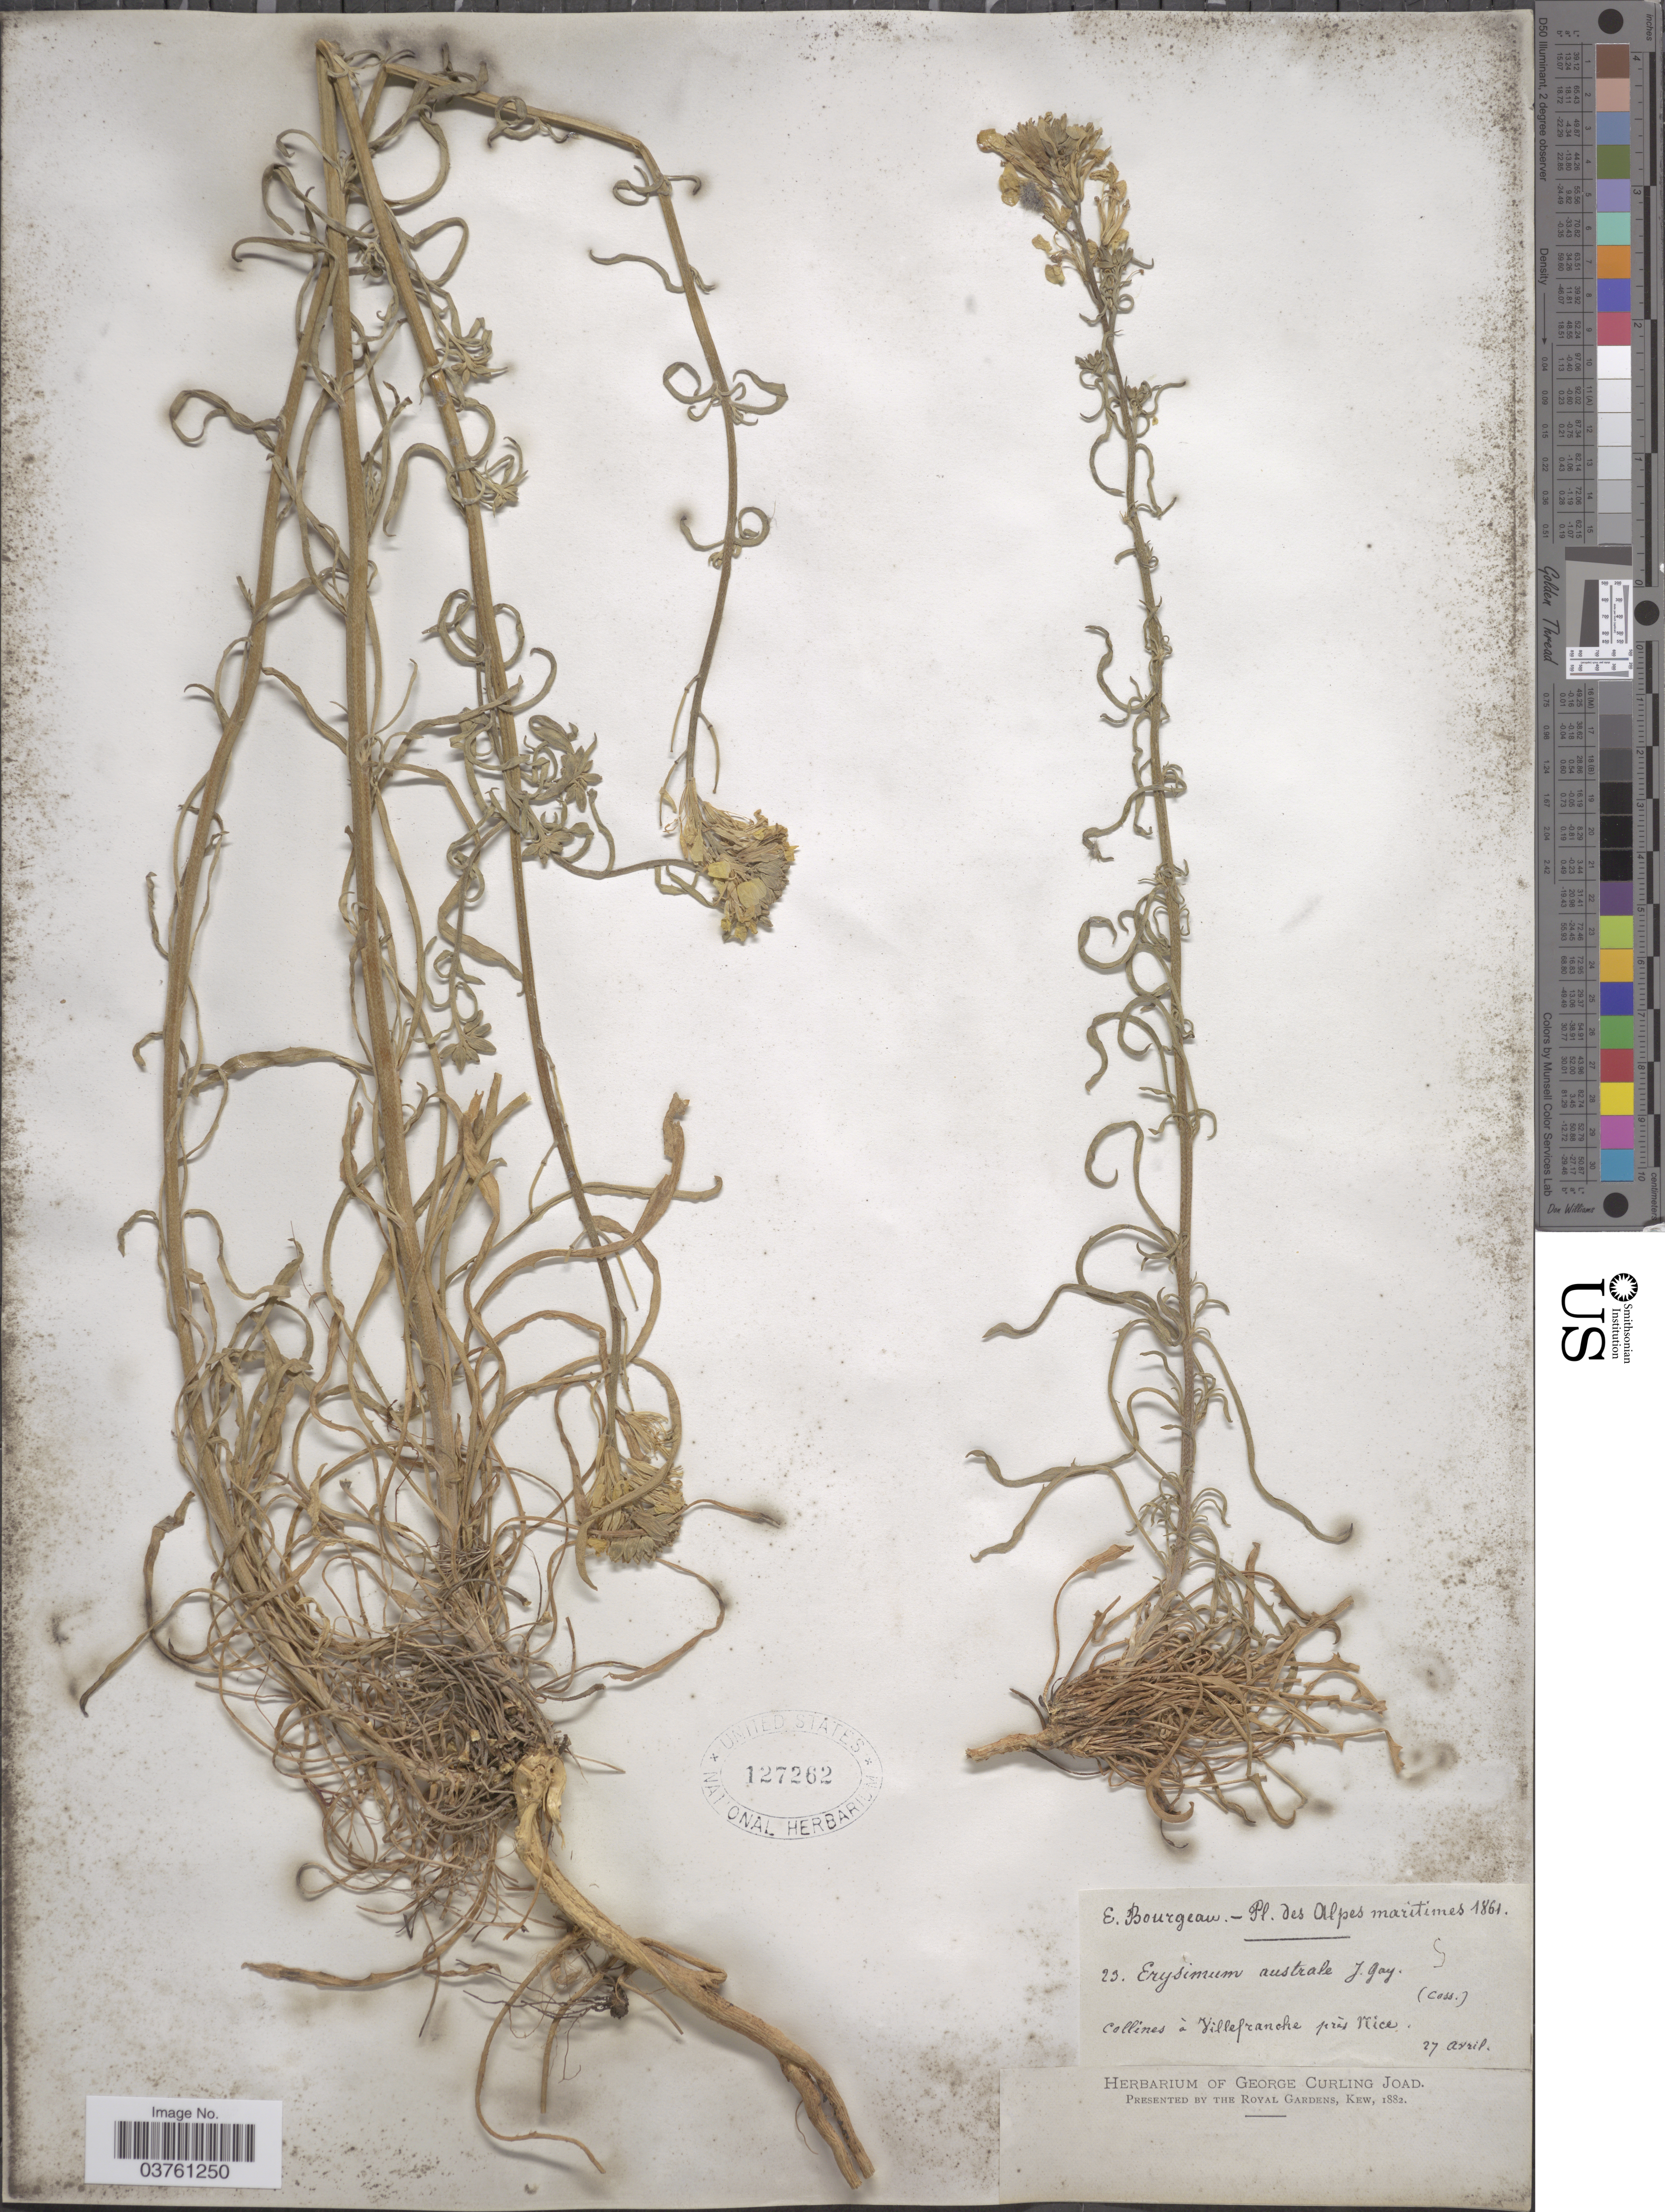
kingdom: Plantae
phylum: Tracheophyta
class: Magnoliopsida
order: Brassicales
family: Brassicaceae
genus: Erysimum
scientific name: Erysimum australe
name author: Heldr. ex Boiss.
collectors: E. Bourgeau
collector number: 23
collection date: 1861-04-27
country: France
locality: Alpes maritimes. Collines à Villefranche près Nice.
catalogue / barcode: US 127262